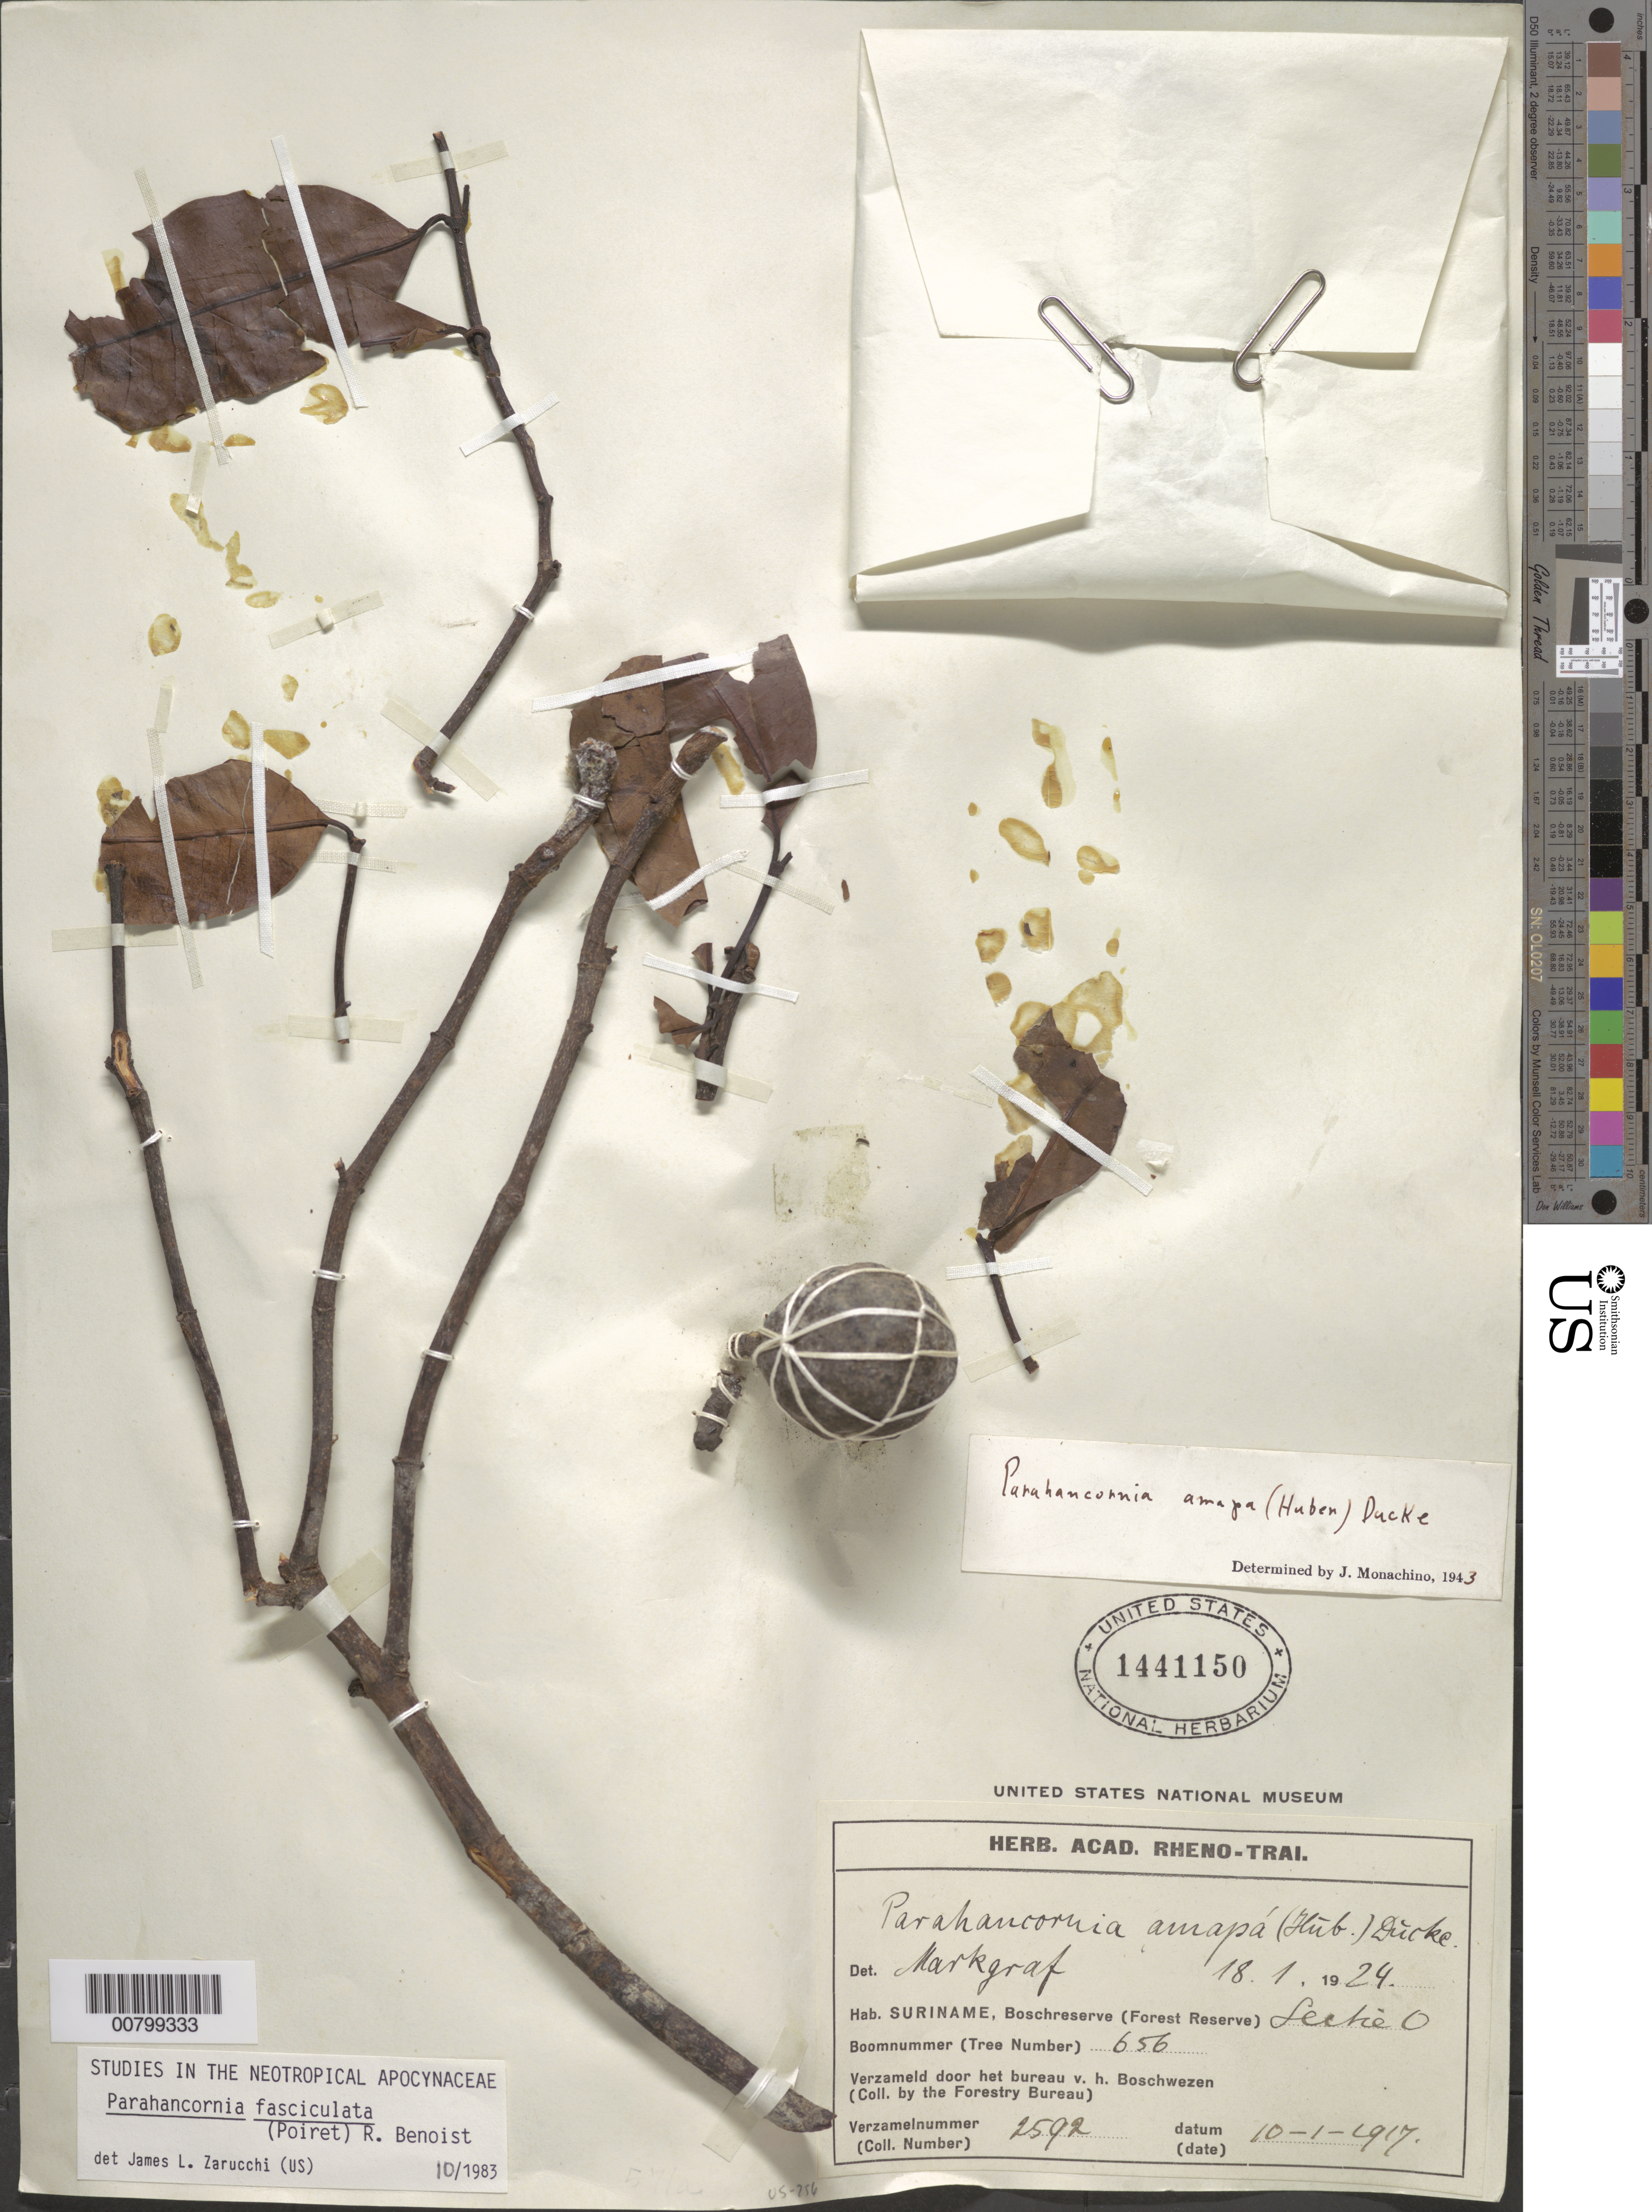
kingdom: Plantae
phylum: Tracheophyta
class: Magnoliopsida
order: Gentianales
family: Apocynaceae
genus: Parahancornia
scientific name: Parahancornia fasciculata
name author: (Poir.) Benoist ex Pichon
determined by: Zarucchi, J. L.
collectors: Forestry Bureau-Surinam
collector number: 2592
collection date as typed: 10-Jan-17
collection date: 1917-01-10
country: Suriname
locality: Forest Reserve, Sectie O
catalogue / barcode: US 1441150